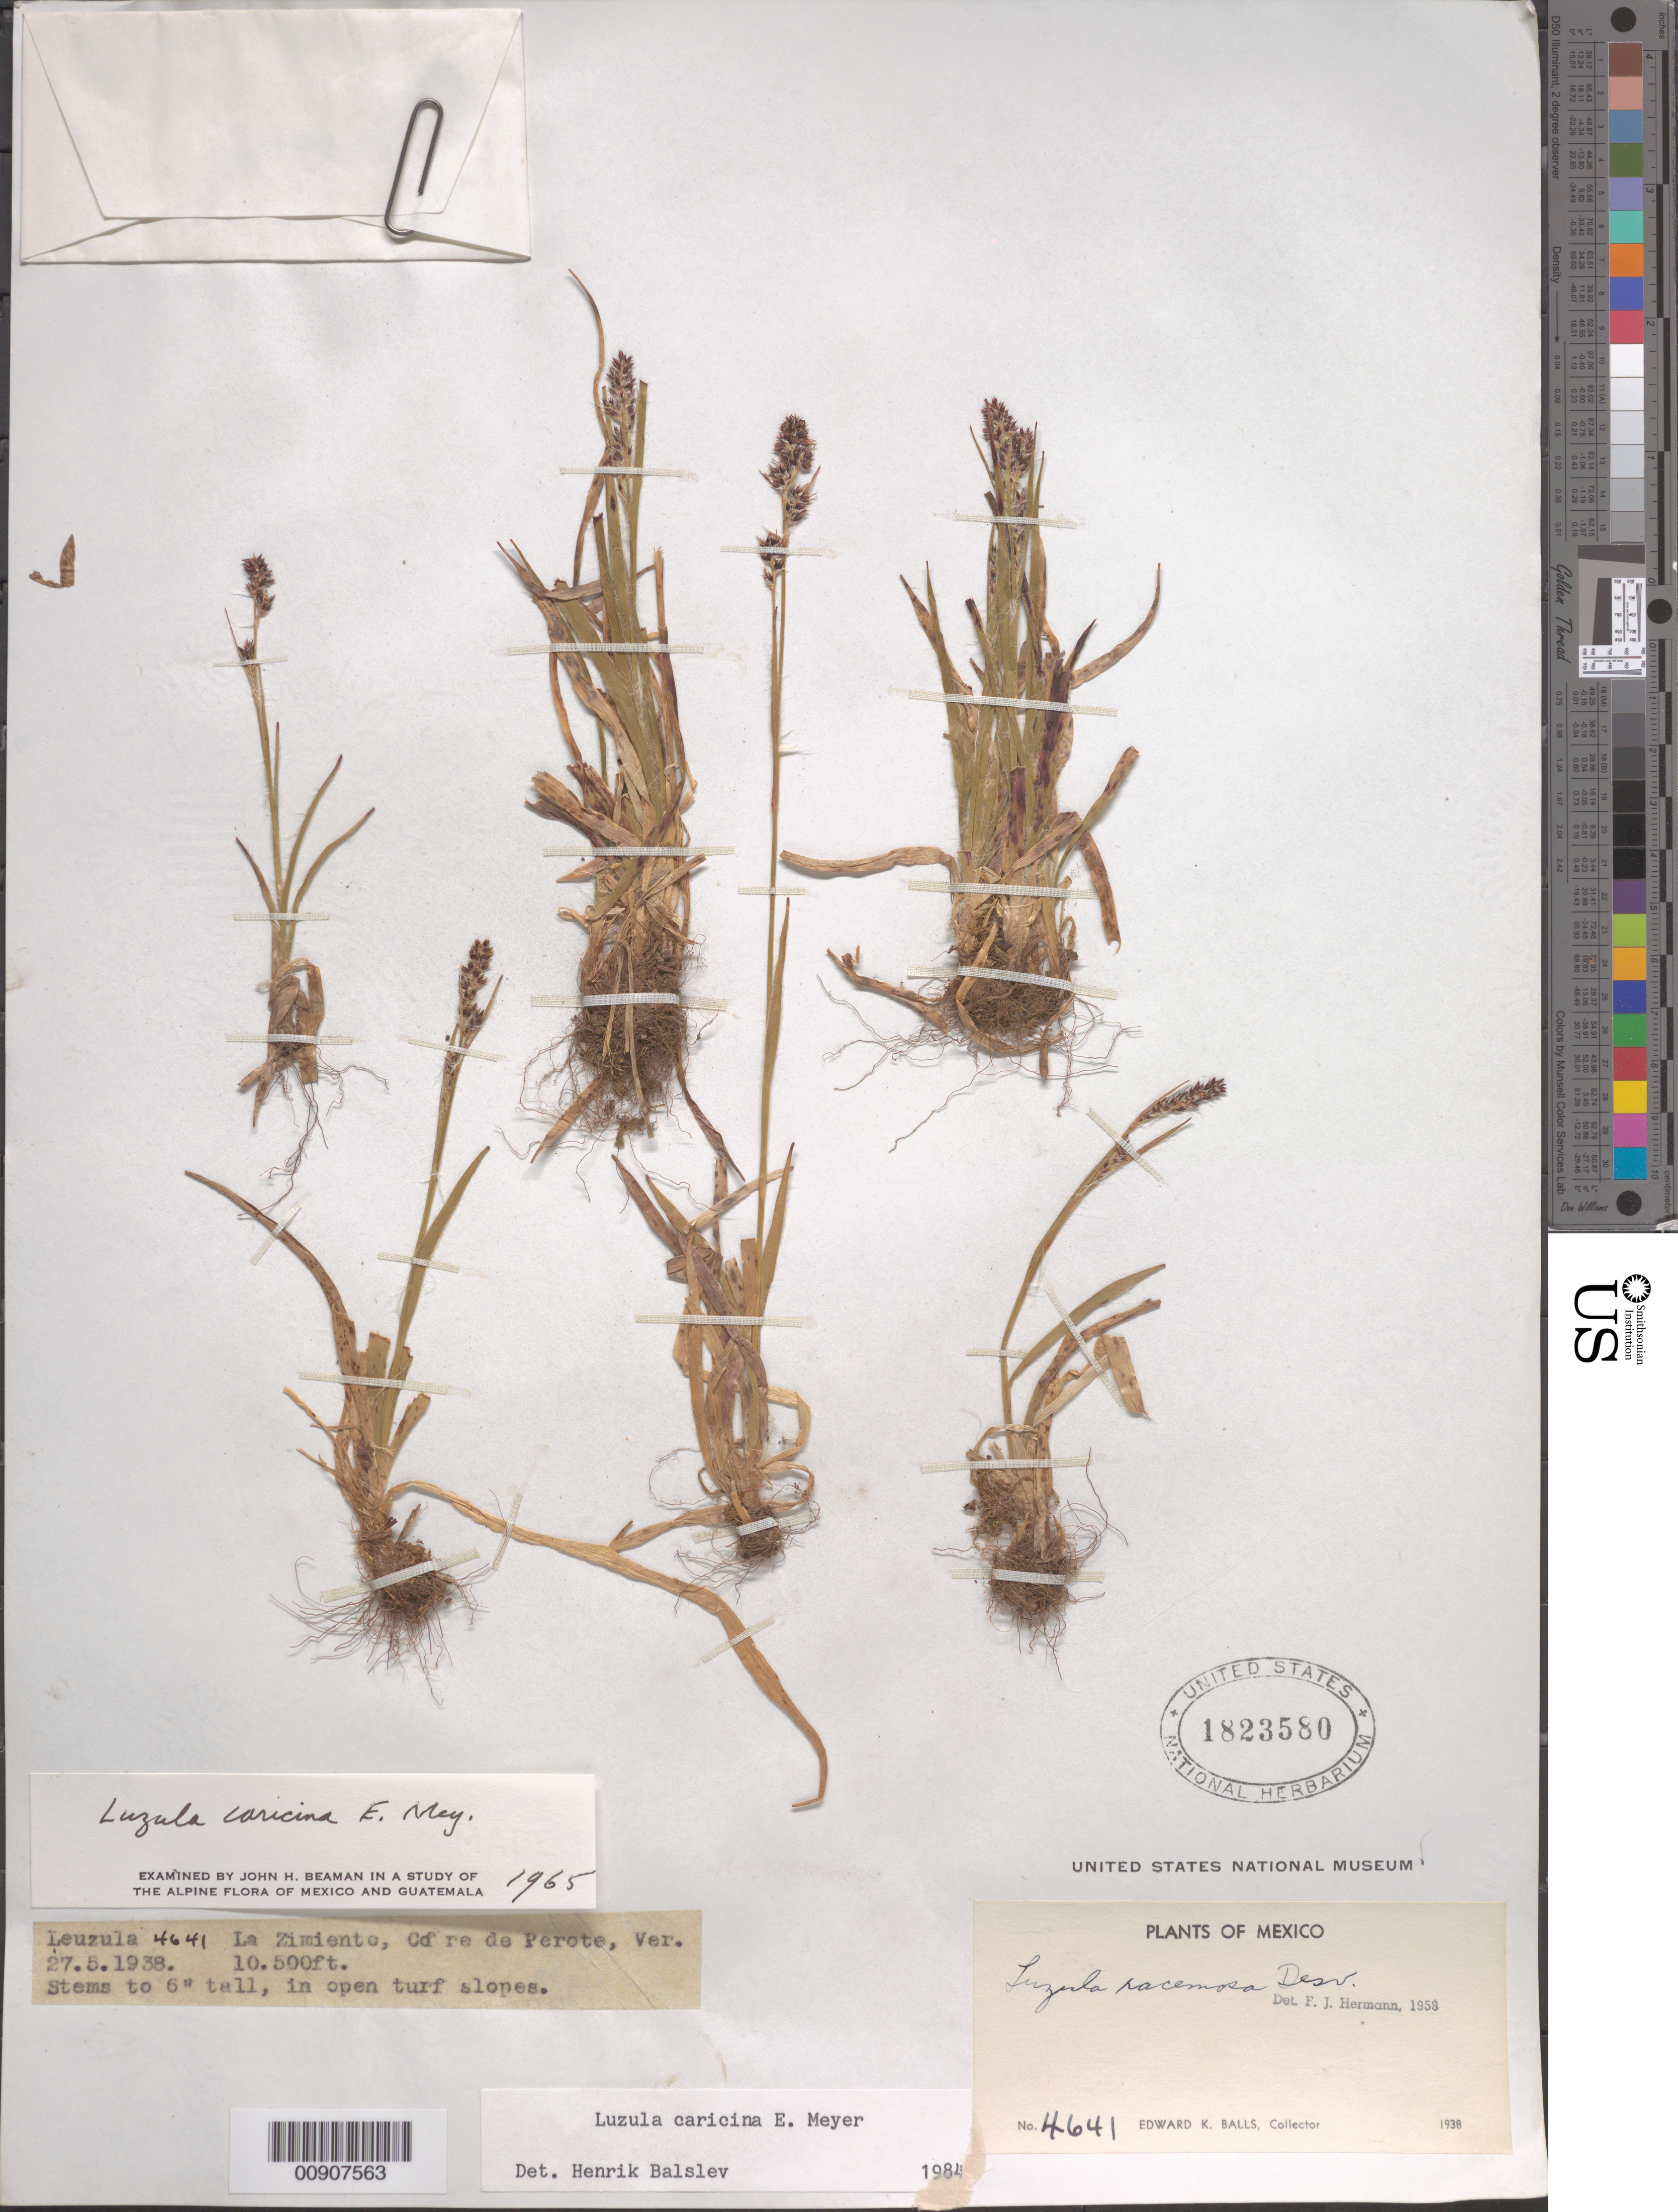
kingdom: Plantae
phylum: Tracheophyta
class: Liliopsida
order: Poales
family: Juncaceae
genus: Luzula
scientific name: Luzula caricina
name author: E. Mey.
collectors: E. K. Balls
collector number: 4641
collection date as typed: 27 May 1938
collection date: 1938-05-27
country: Mexico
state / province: Veracruz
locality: La Zimiente, Cofre de Perote, Veracruz.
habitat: In open turf slopes.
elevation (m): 3200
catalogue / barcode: US 1823580